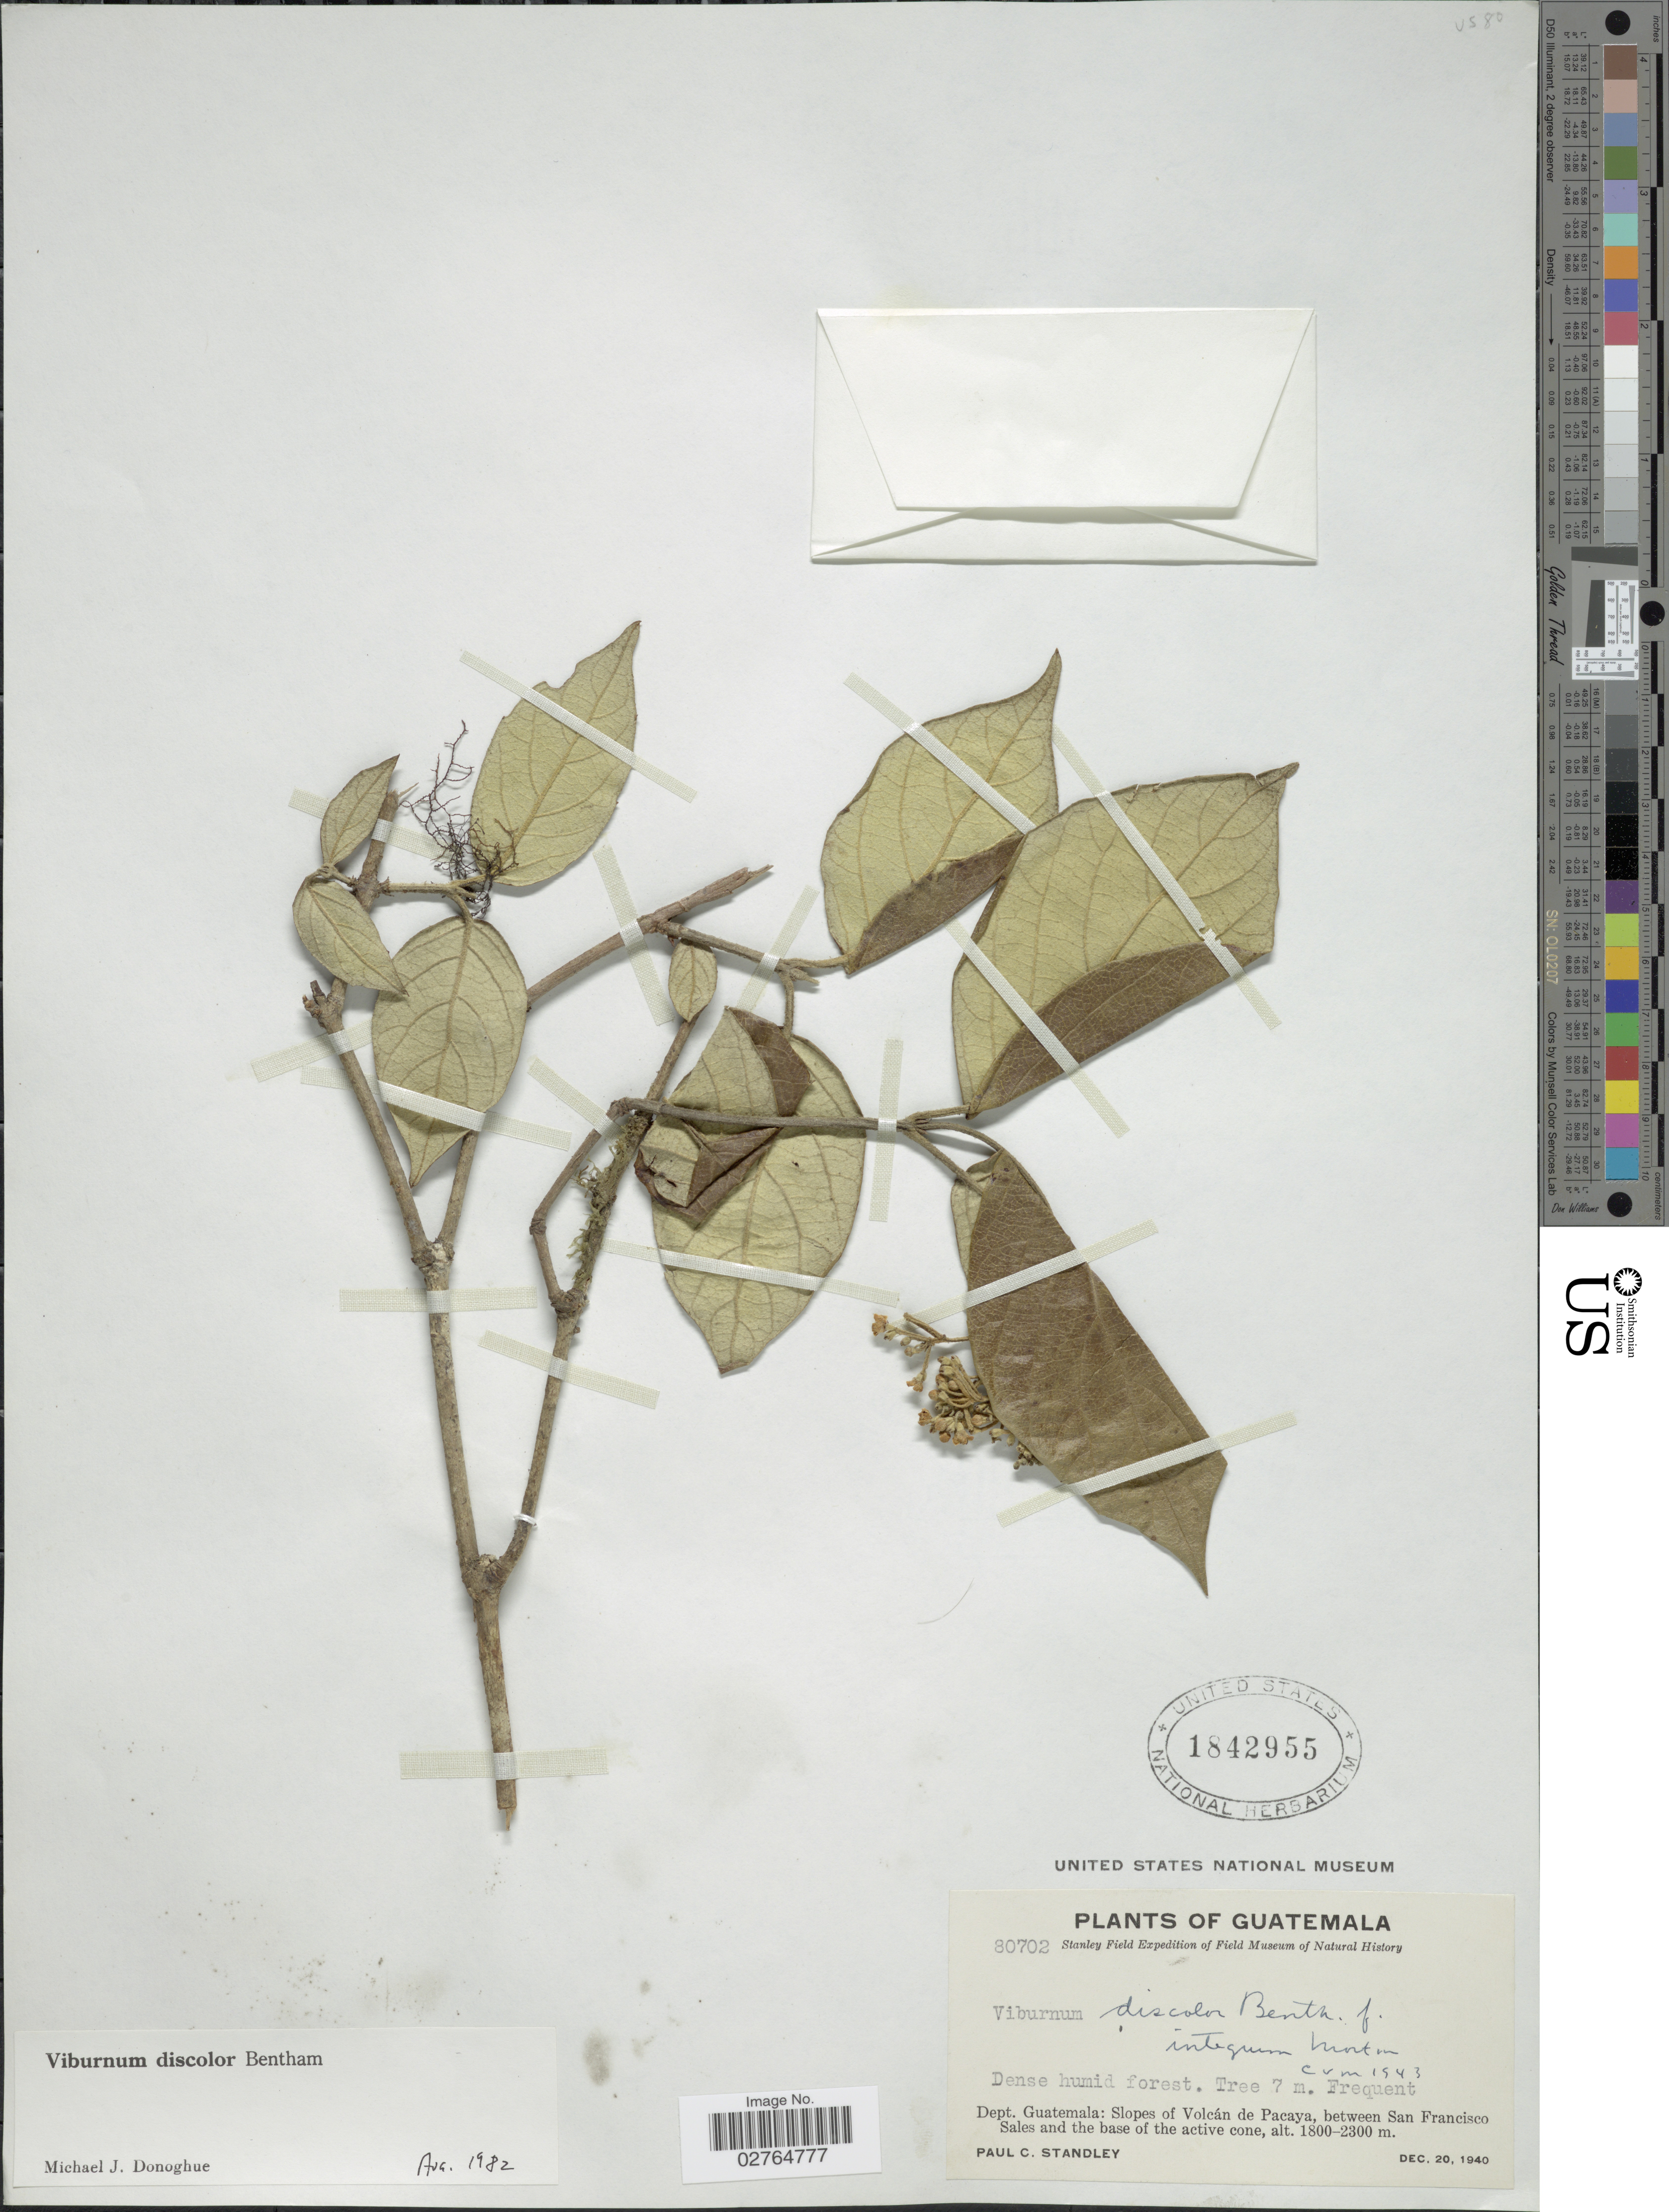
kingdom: Plantae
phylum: Tracheophyta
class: Magnoliopsida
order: Dipsacales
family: Viburnaceae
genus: Viburnum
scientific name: Viburnum discolor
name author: Benth.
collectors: P. C. Standley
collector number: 80702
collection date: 1940-12-20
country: Guatemala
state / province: Guatemala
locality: Slopes of Volcán de Pacaya, between San Francisco Sales and the base of the active cone.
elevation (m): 1800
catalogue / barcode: US 1842955